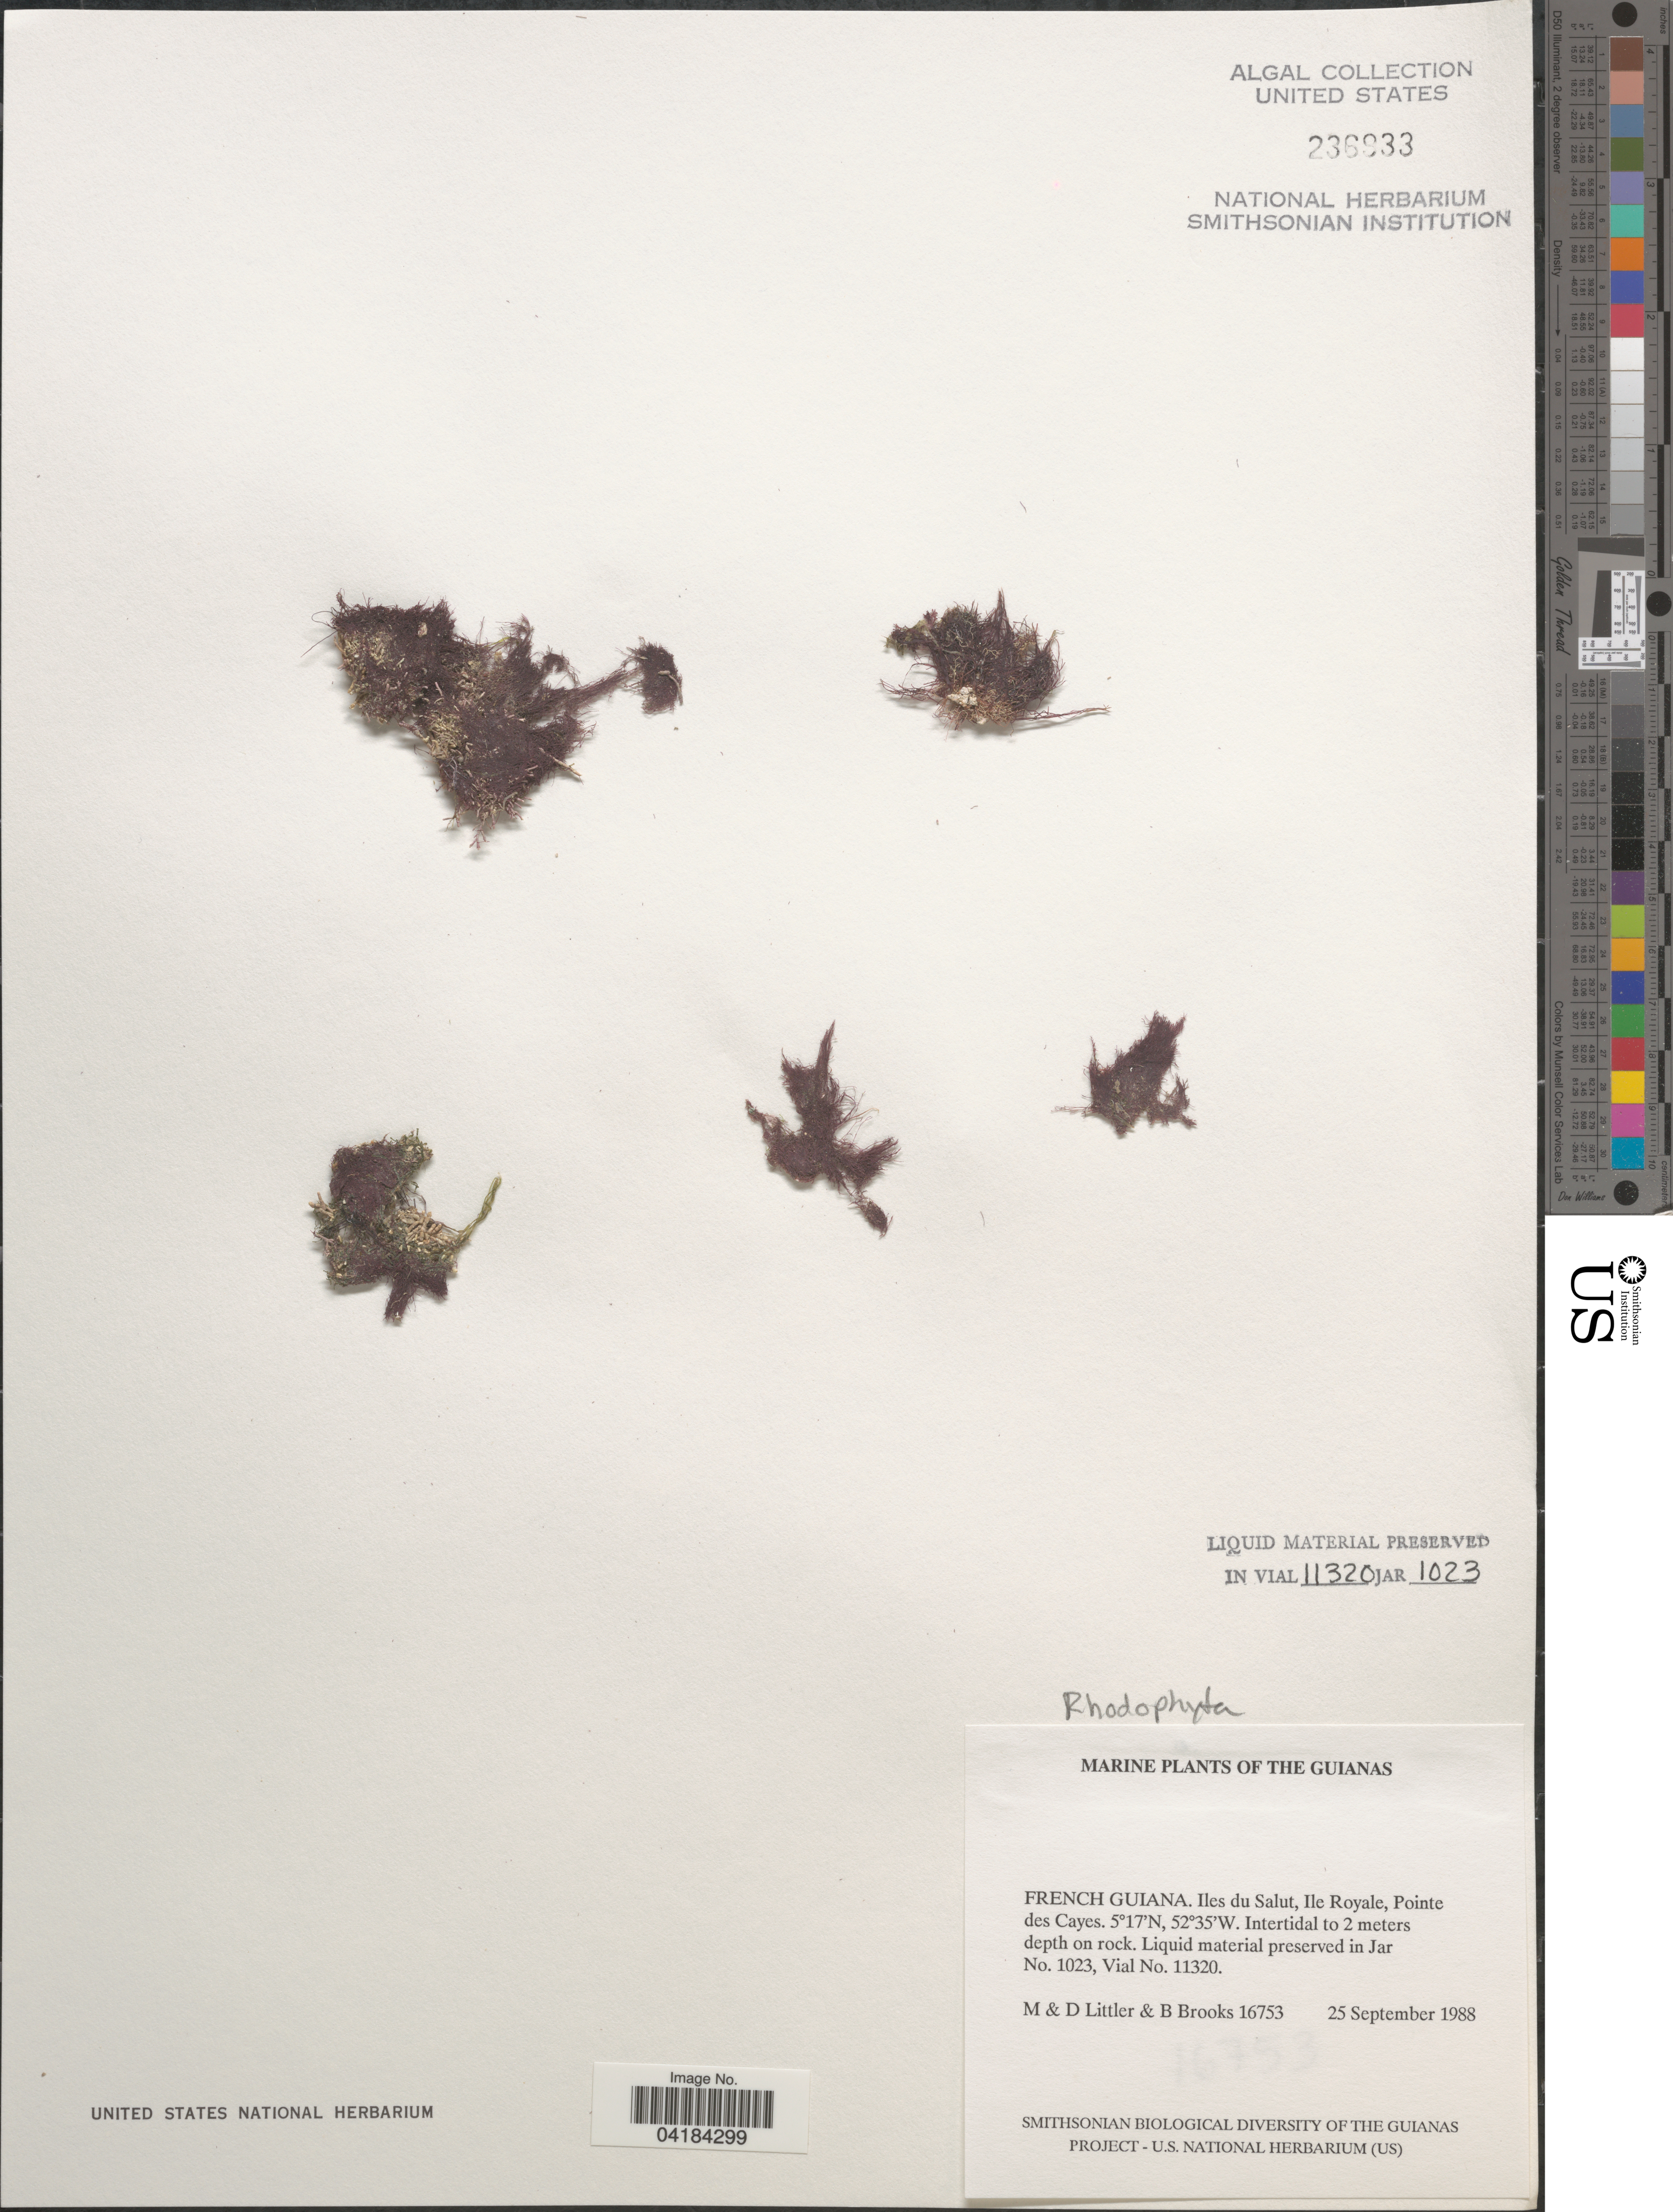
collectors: M. Littler, D. S. Littler & B. Brooks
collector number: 16753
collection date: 1988-09-25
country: French Guiana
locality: The Guianas. Iles du Salut, Ile Royale, Pointe des Cayes.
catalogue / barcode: US 236933